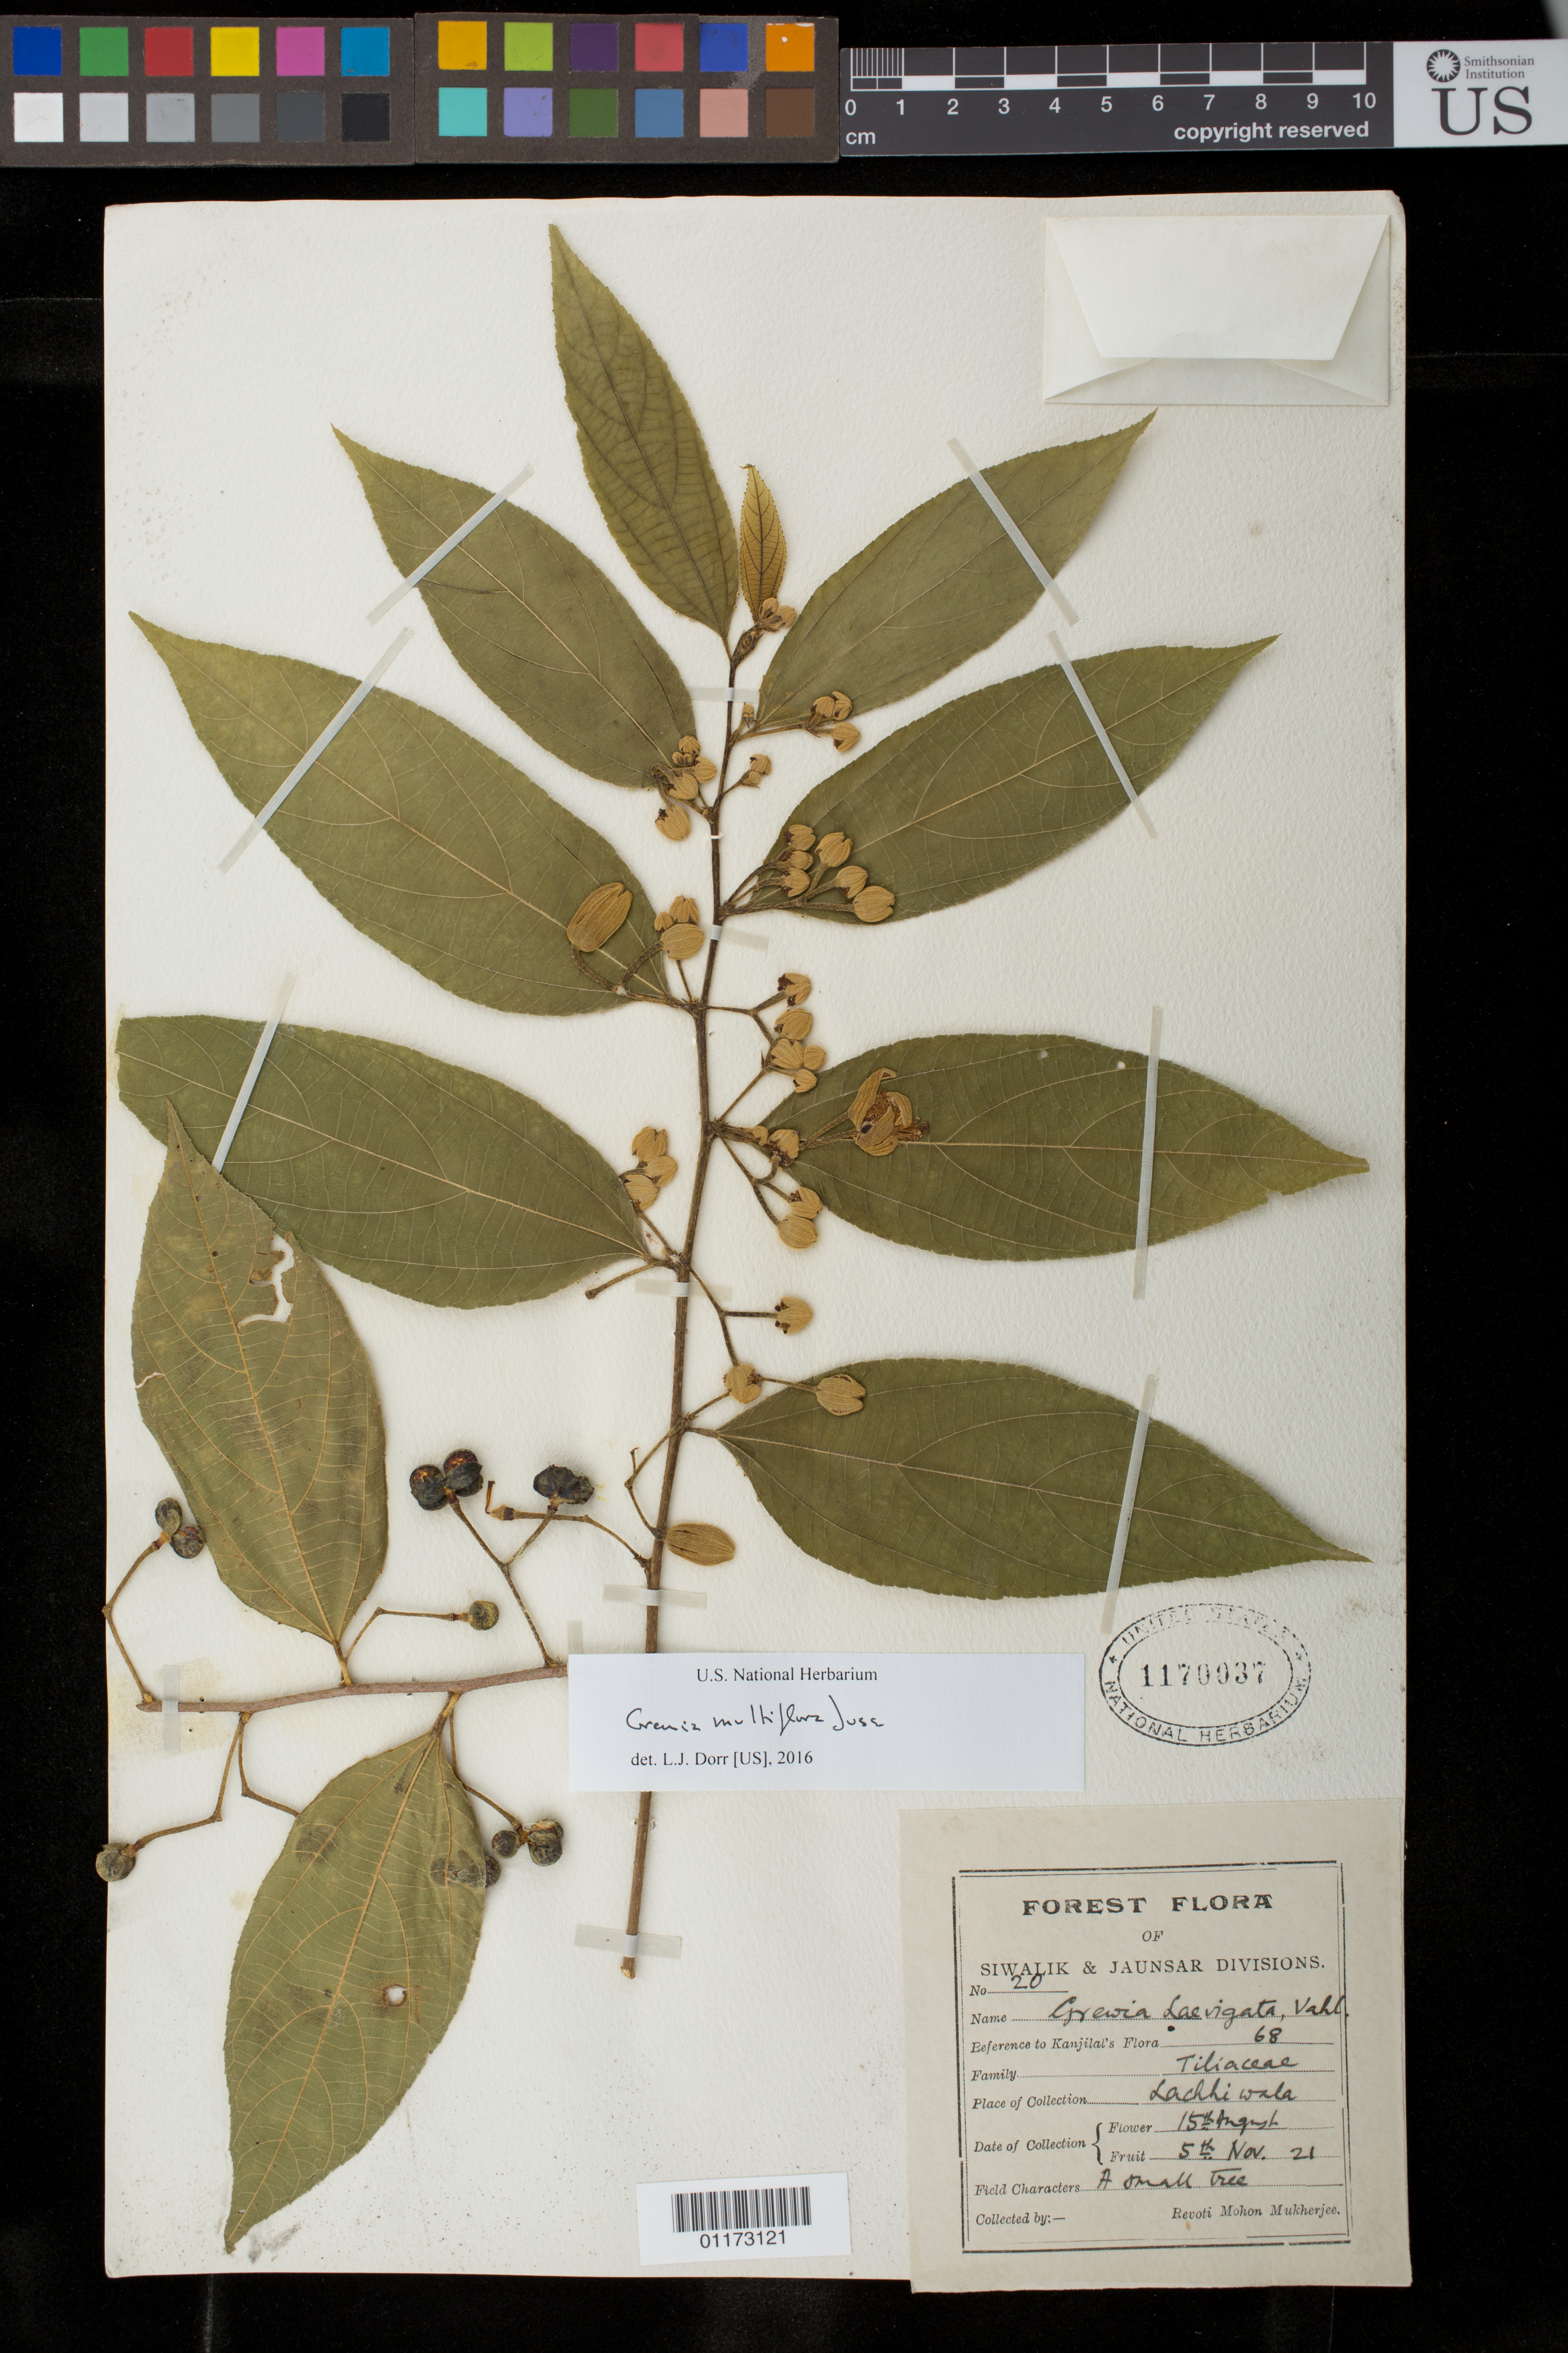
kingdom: Plantae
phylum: Tracheophyta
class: Magnoliopsida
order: Malvales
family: Malvaceae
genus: Grewia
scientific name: Grewia multiflora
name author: Juss.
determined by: Dorr, L. J., (BOT), Smithsonian Institution - National Museum of Natural History (UNITED STATES)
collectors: R. Mukherjee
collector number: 20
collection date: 1921-08-15,1921-11-05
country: India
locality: Lachhiwala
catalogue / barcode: US 1170037